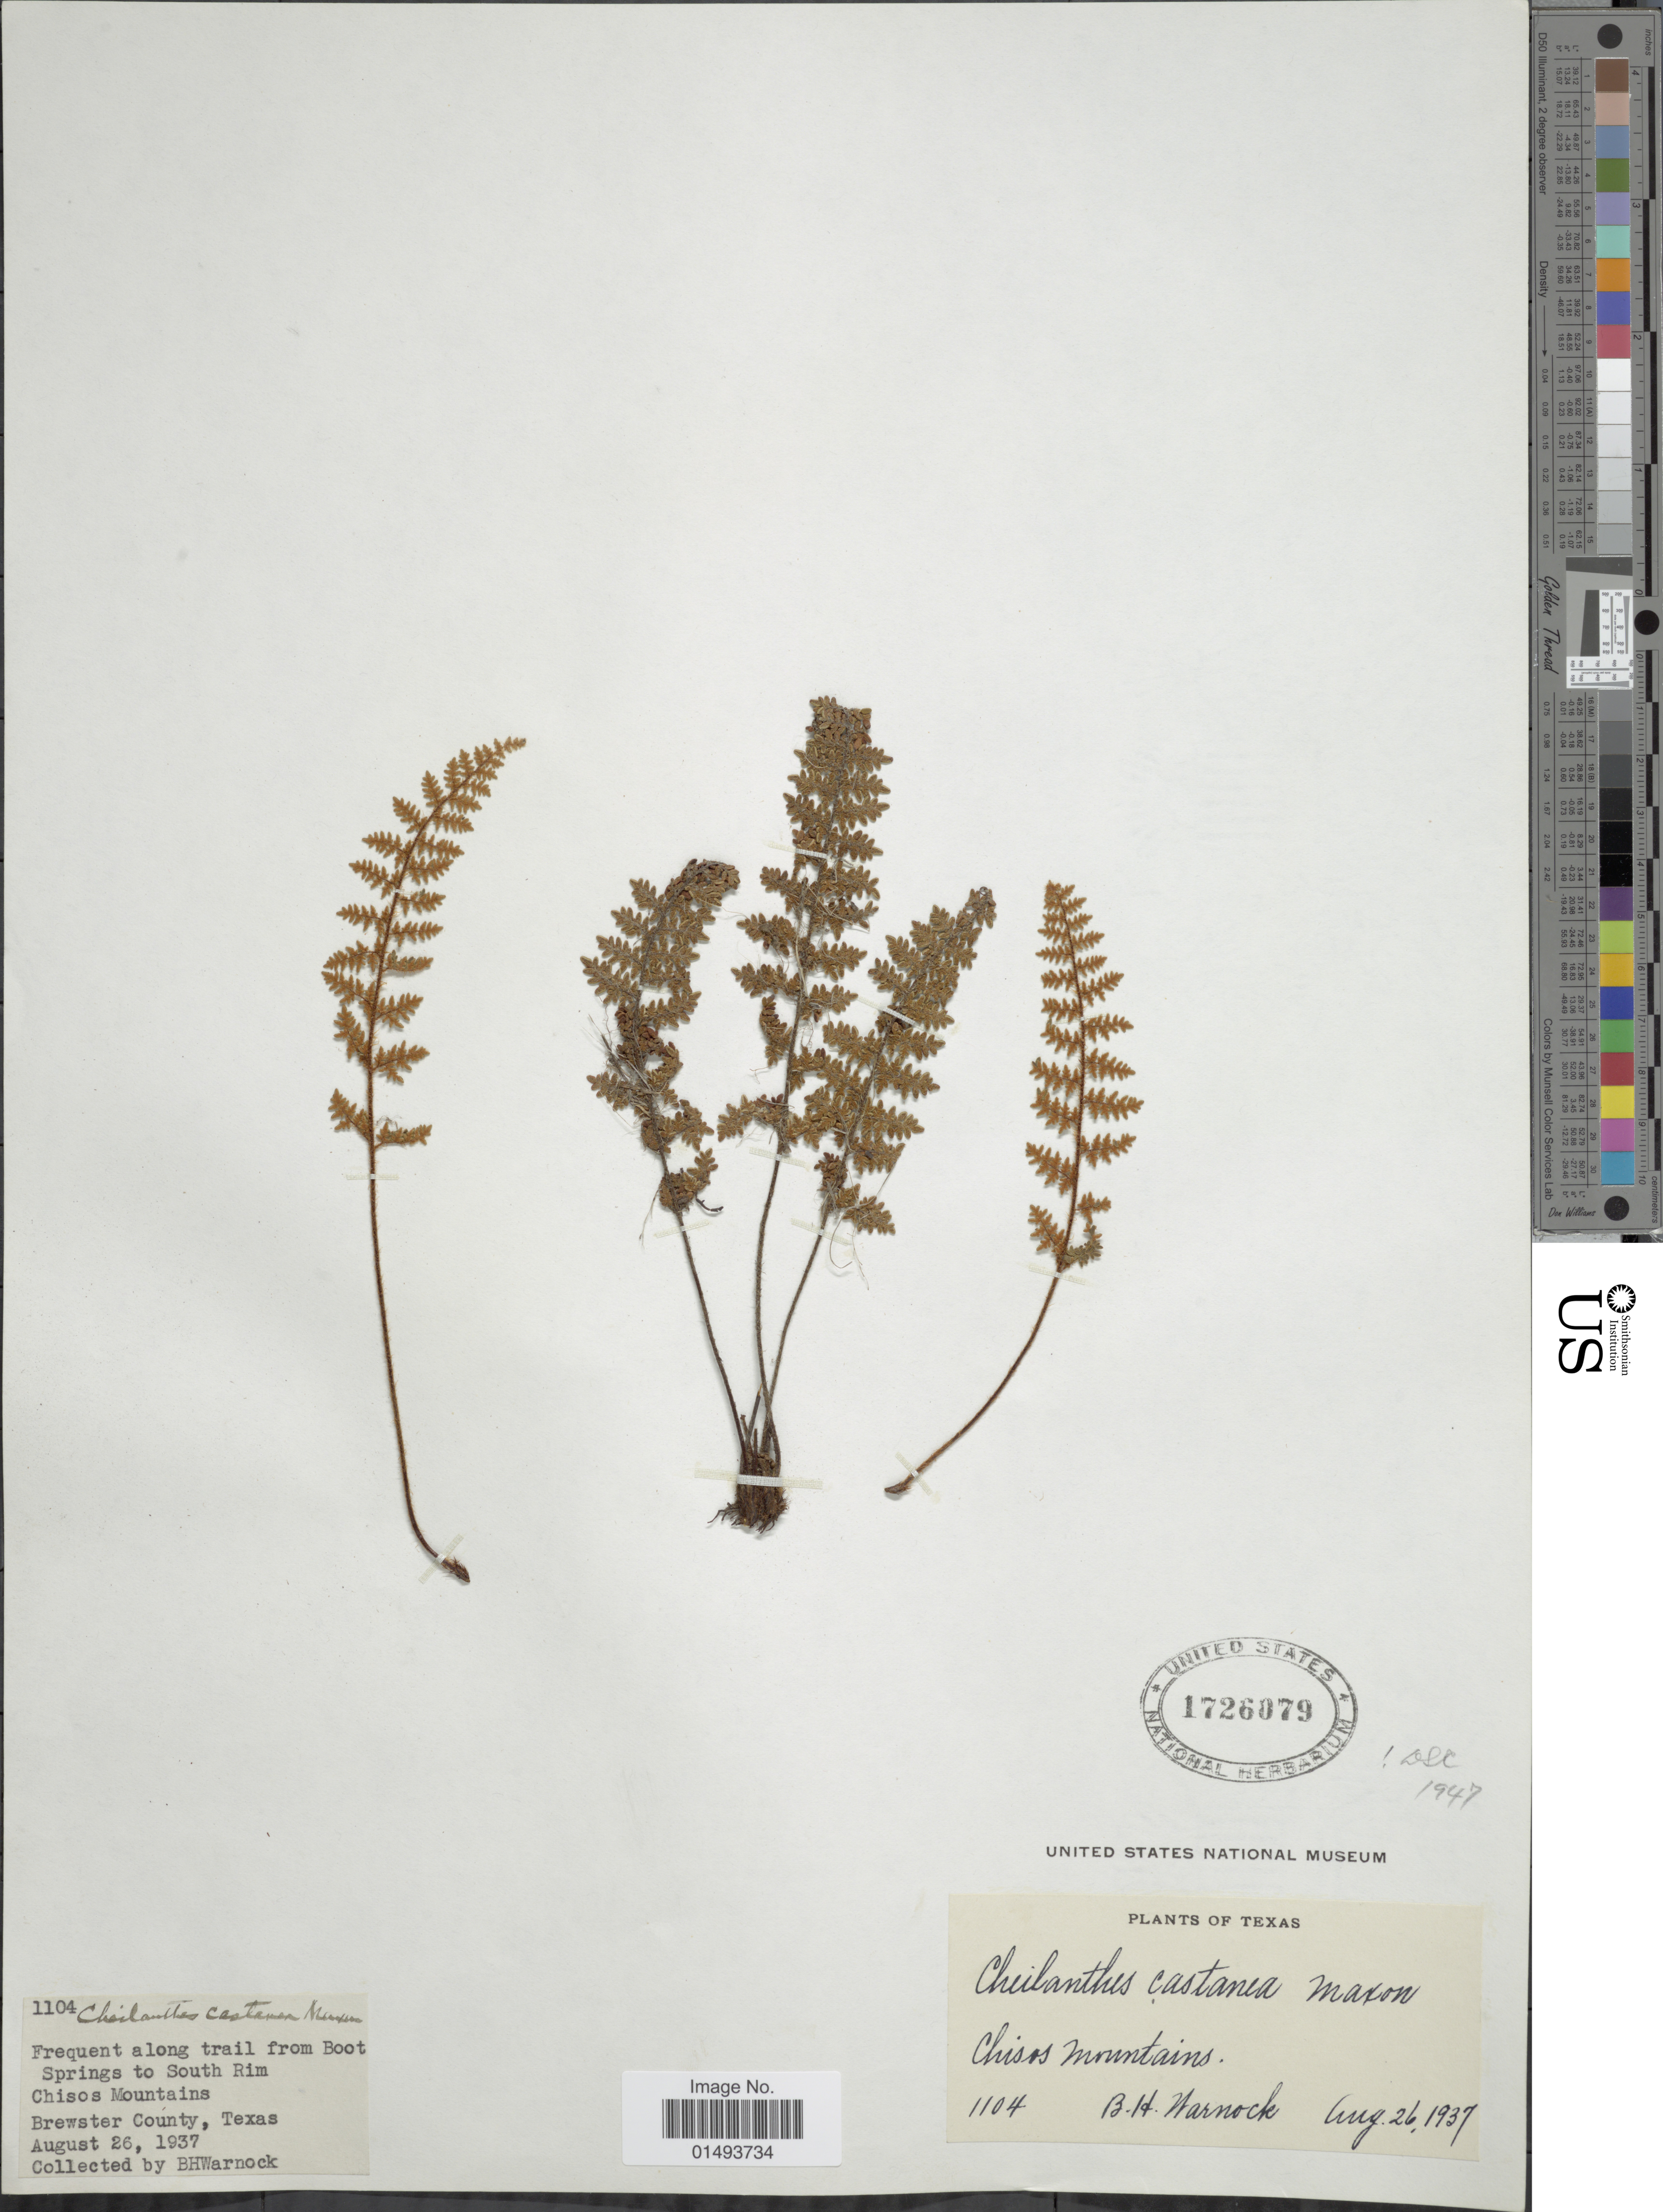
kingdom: Plantae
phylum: Tracheophyta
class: Polypodiopsida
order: Polypodiales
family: Pteridaceae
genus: Myriopteris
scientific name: Myriopteris rufa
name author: Fée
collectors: B. H. Warnock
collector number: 1104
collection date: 1937-08-26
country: United States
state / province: Texas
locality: Plants of Texas, Frequent along trail from Boot Springs to South Rim Chisos Mountains. Brewster County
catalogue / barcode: US 1726079